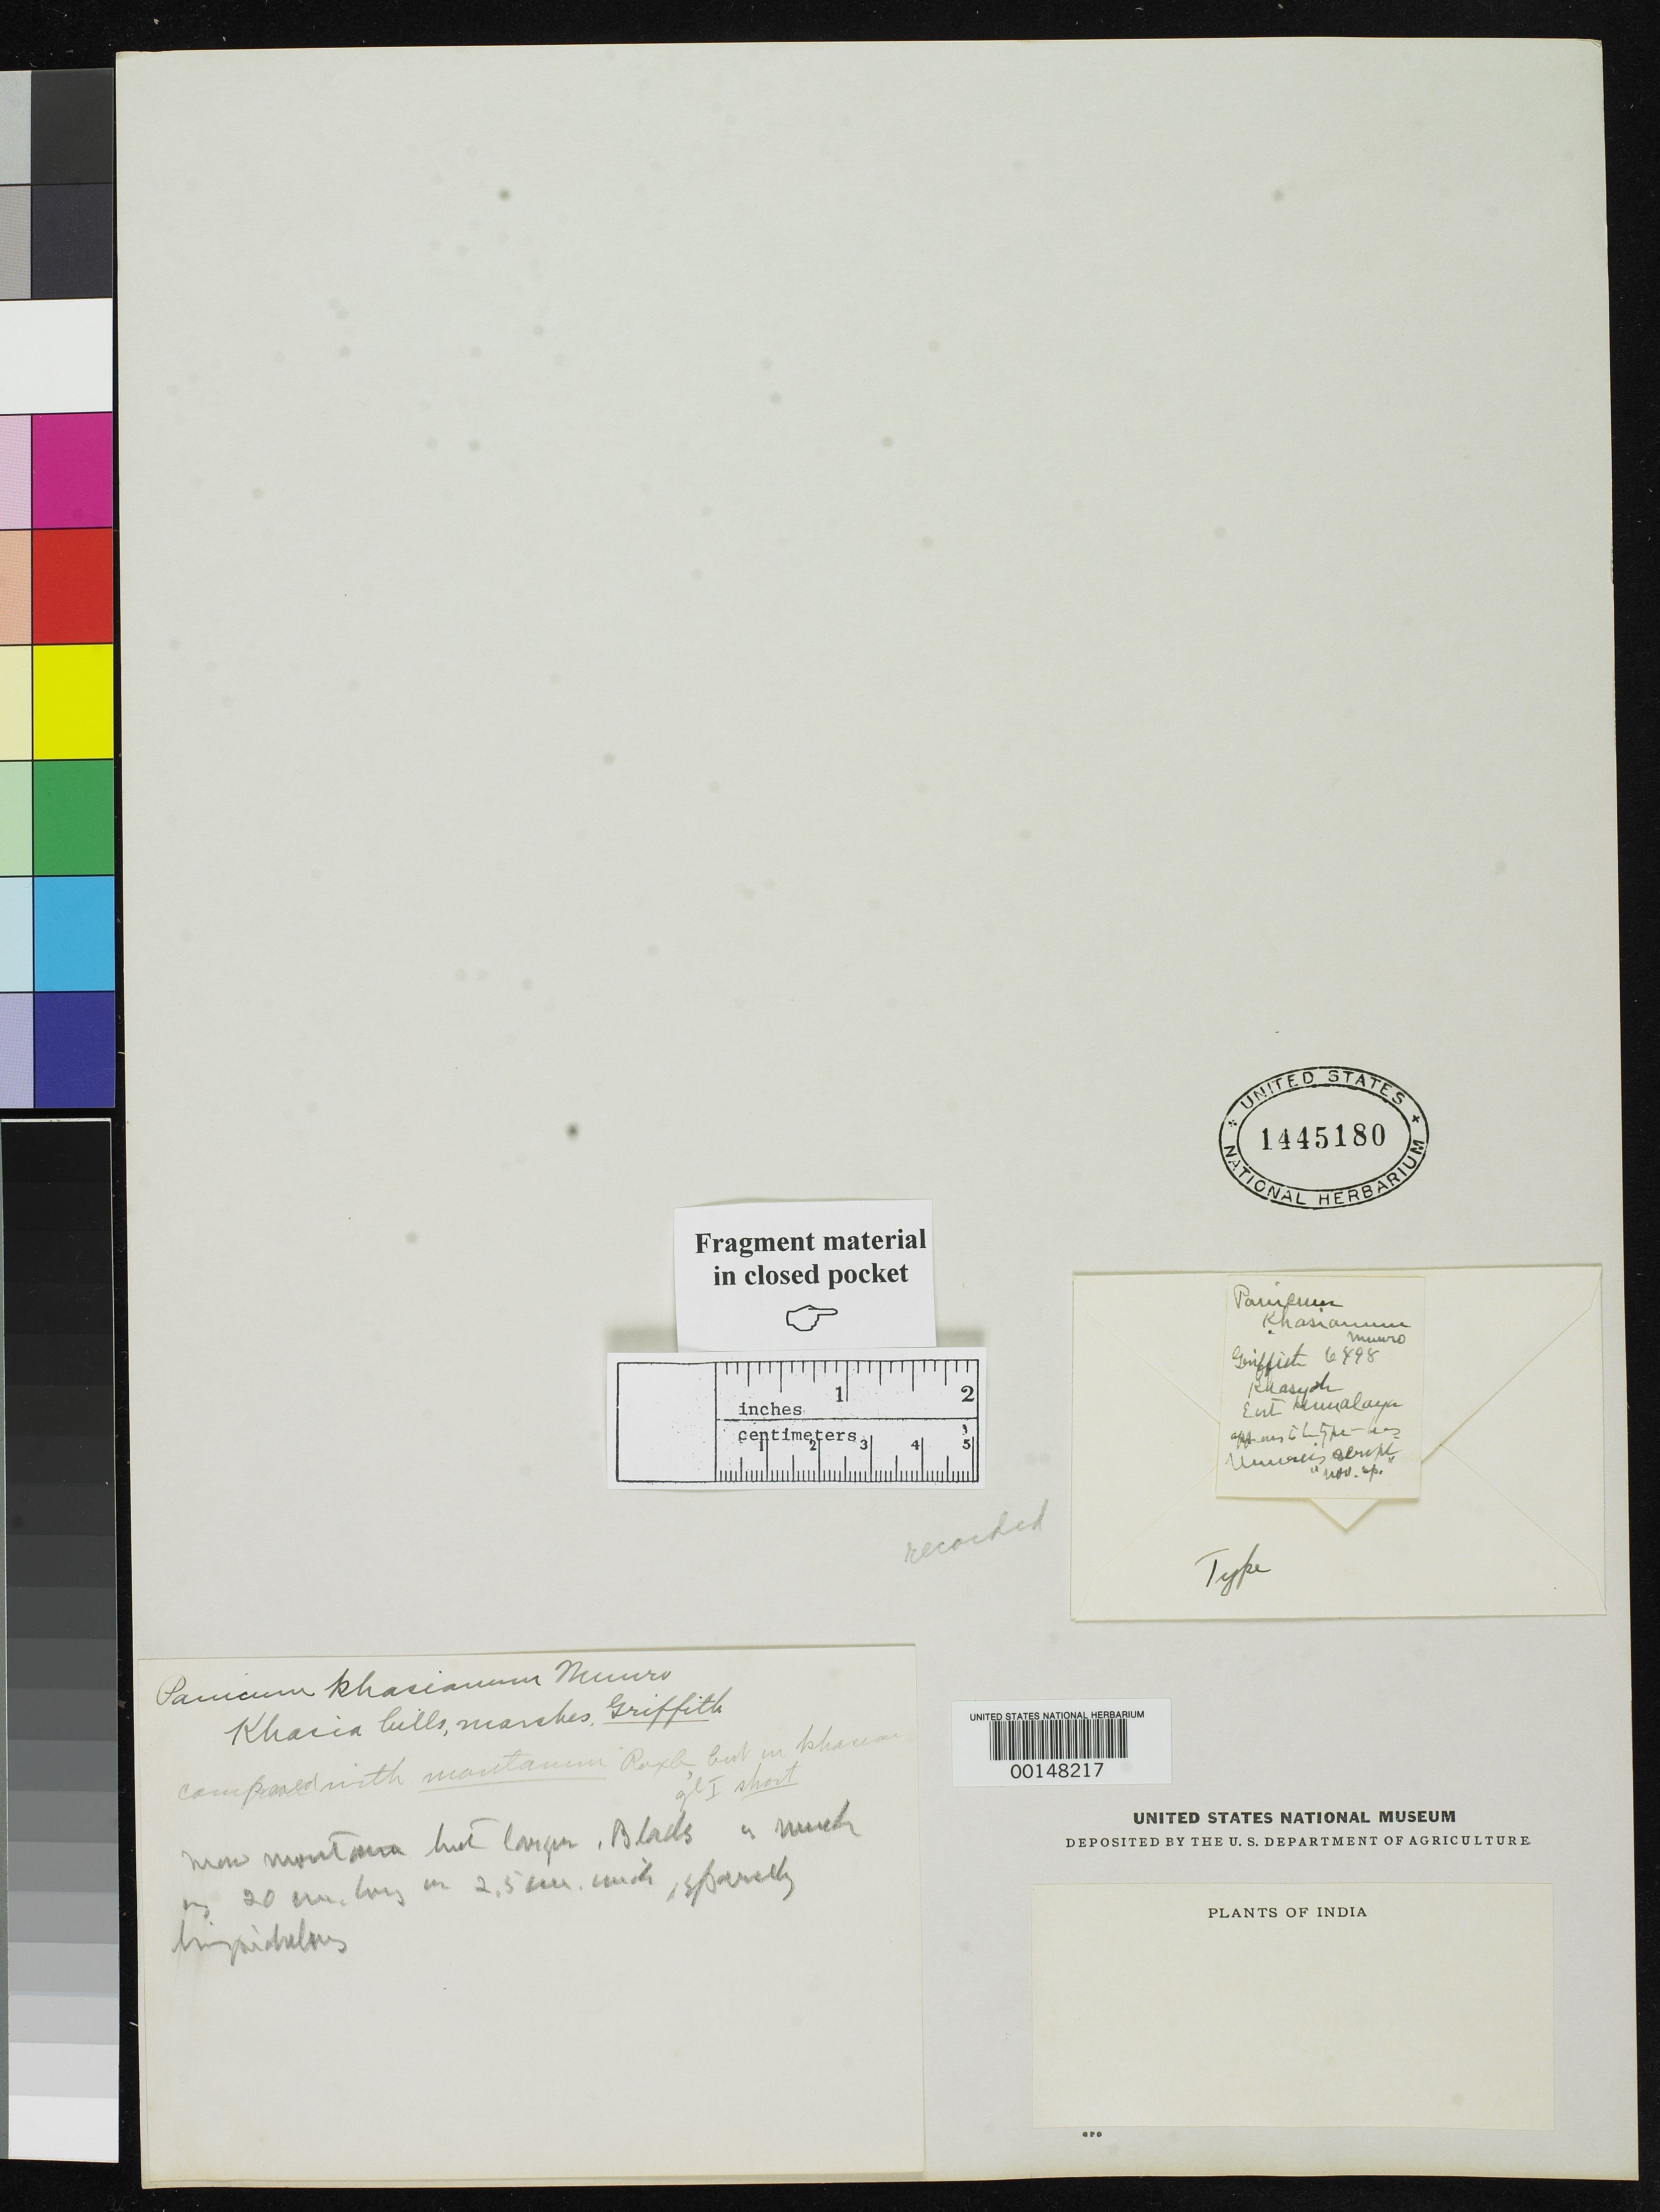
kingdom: Plantae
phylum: Tracheophyta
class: Liliopsida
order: Poales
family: Poaceae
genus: Panicum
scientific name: Panicum khasianum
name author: Munro ex Hook. f.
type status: Syntype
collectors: W. Griffith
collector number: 6498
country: India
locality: Khasia hills; alt. 4000-6000 ft.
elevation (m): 1219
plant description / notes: Fragmentary material of (syn) type specimen ex herb. unknown [Kew?]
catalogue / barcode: US 1445180